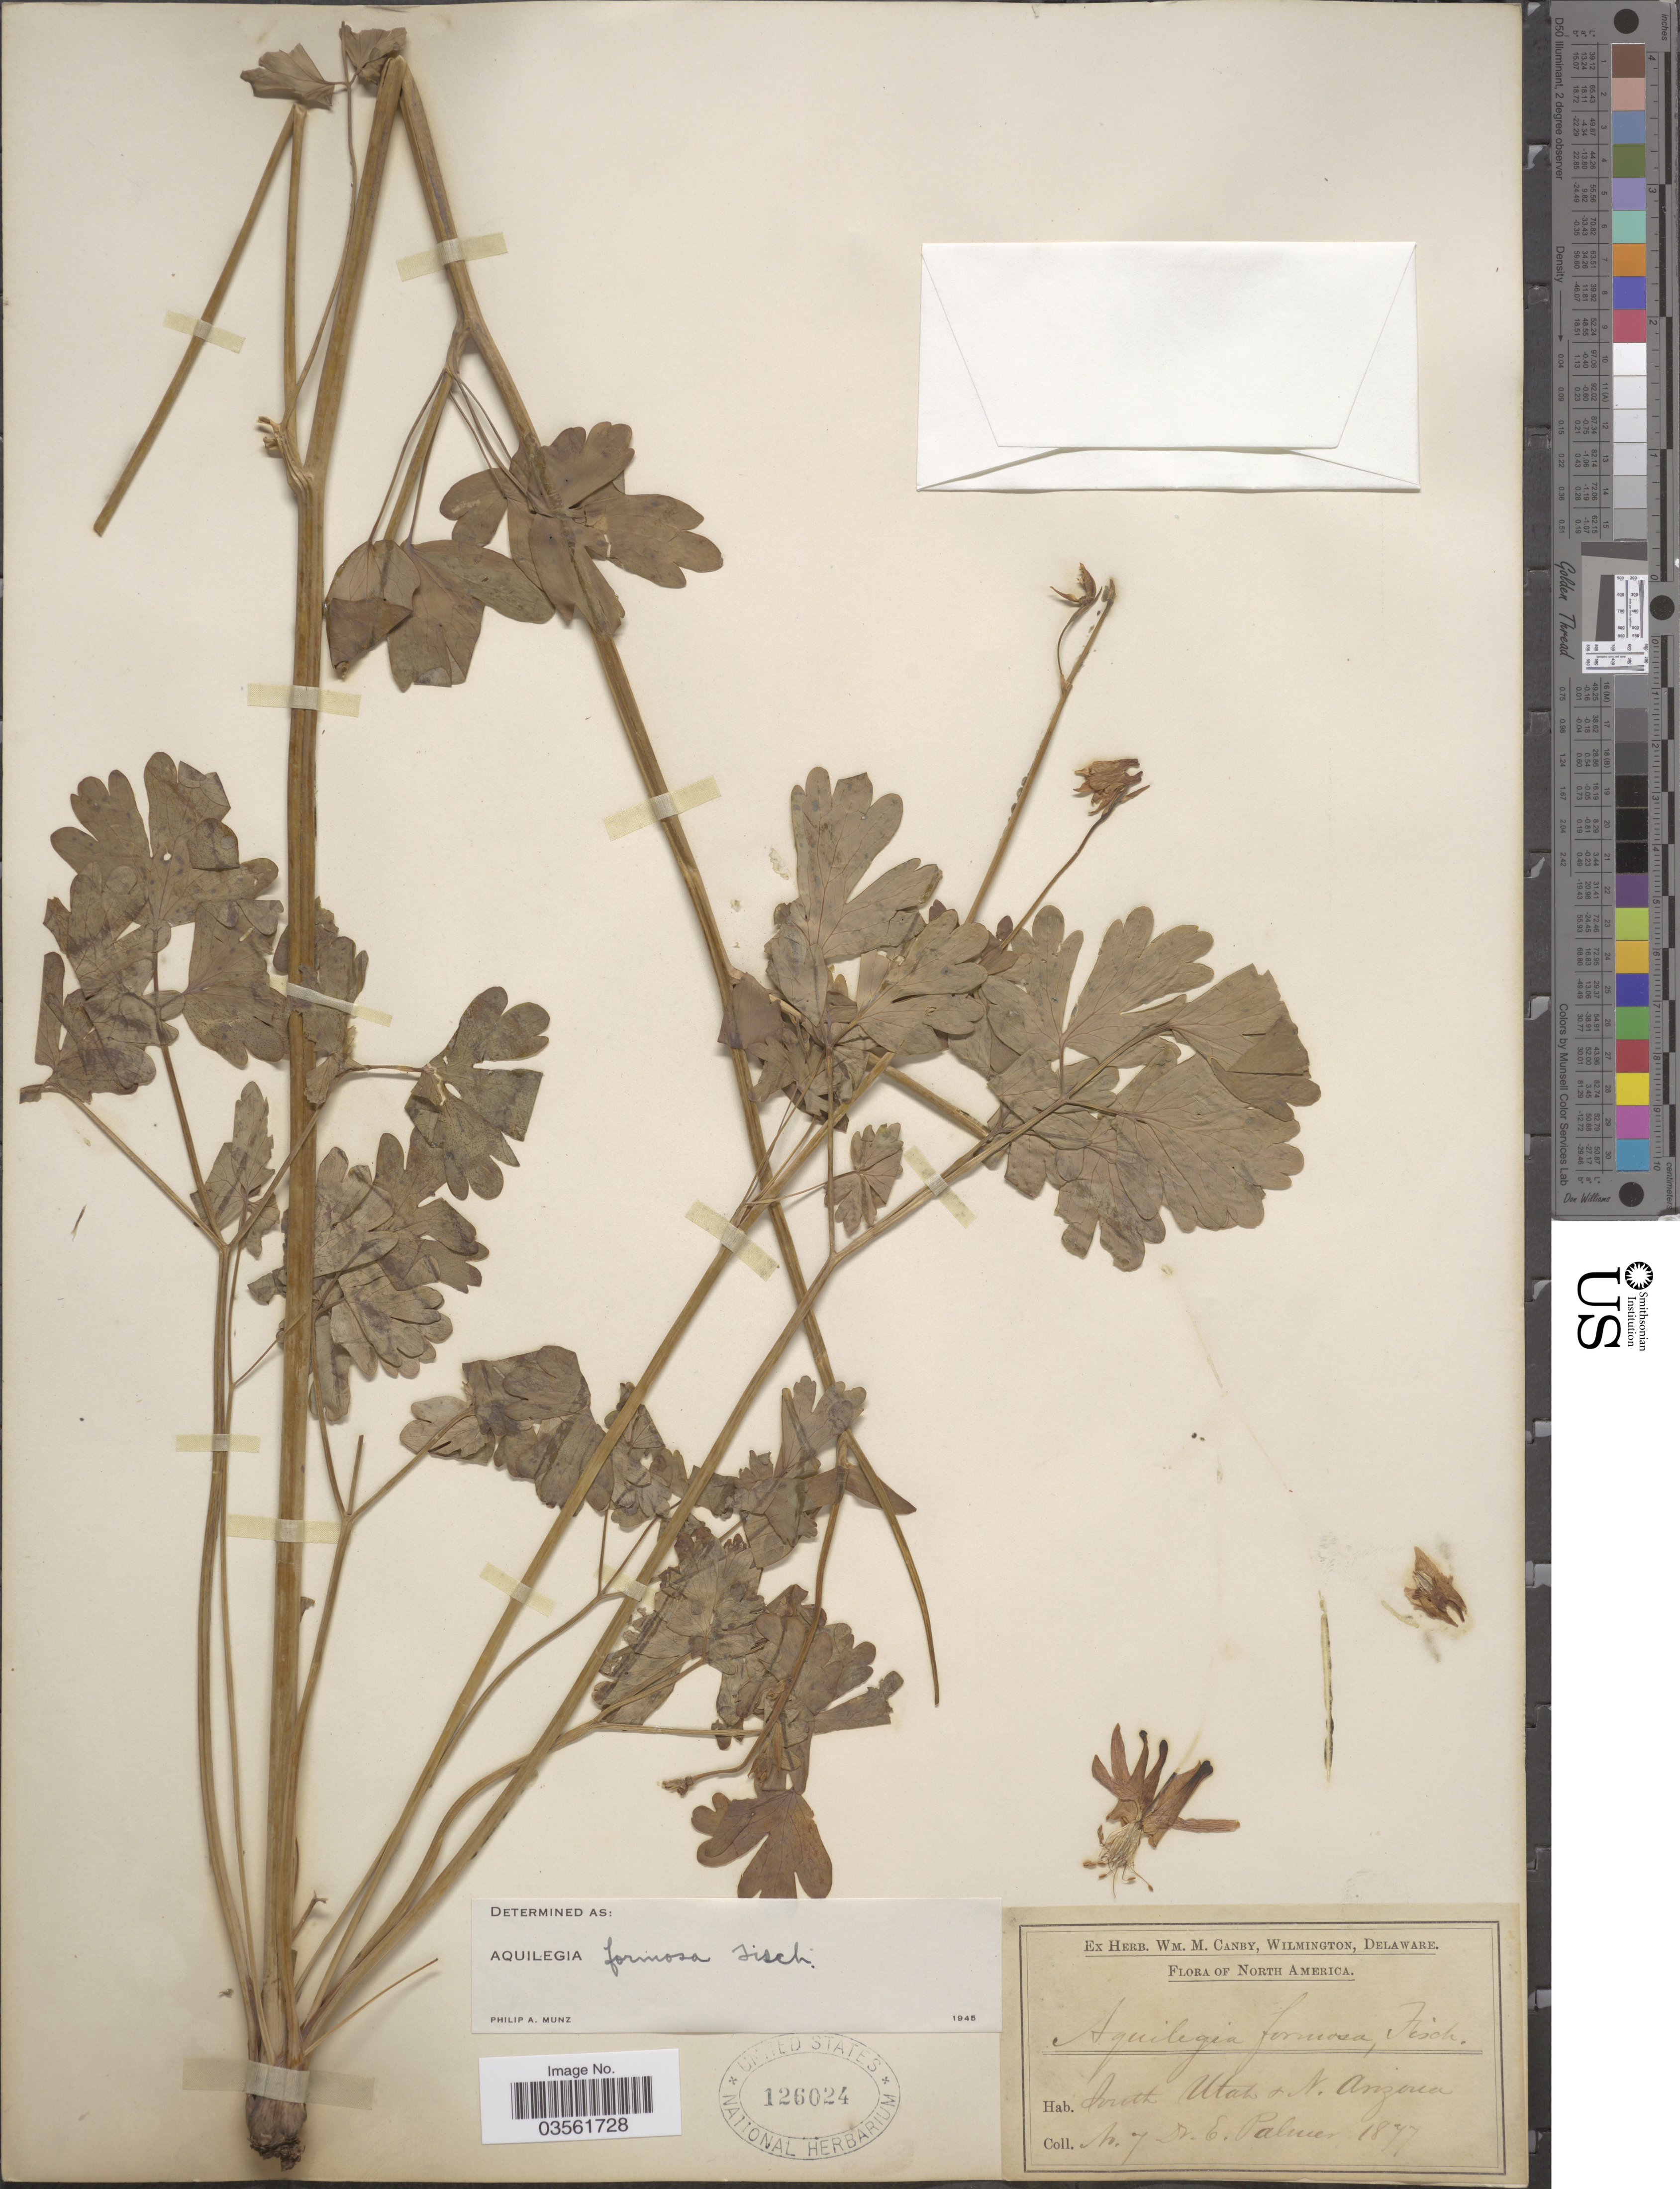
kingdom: Plantae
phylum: Tracheophyta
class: Magnoliopsida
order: Ranunculales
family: Ranunculaceae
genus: Aquilegia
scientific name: Aquilegia formosa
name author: Fisch. ex DC.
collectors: E. Palmer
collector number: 7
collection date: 1877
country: United States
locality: South Utah & N. Arizona.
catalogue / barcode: US 126024